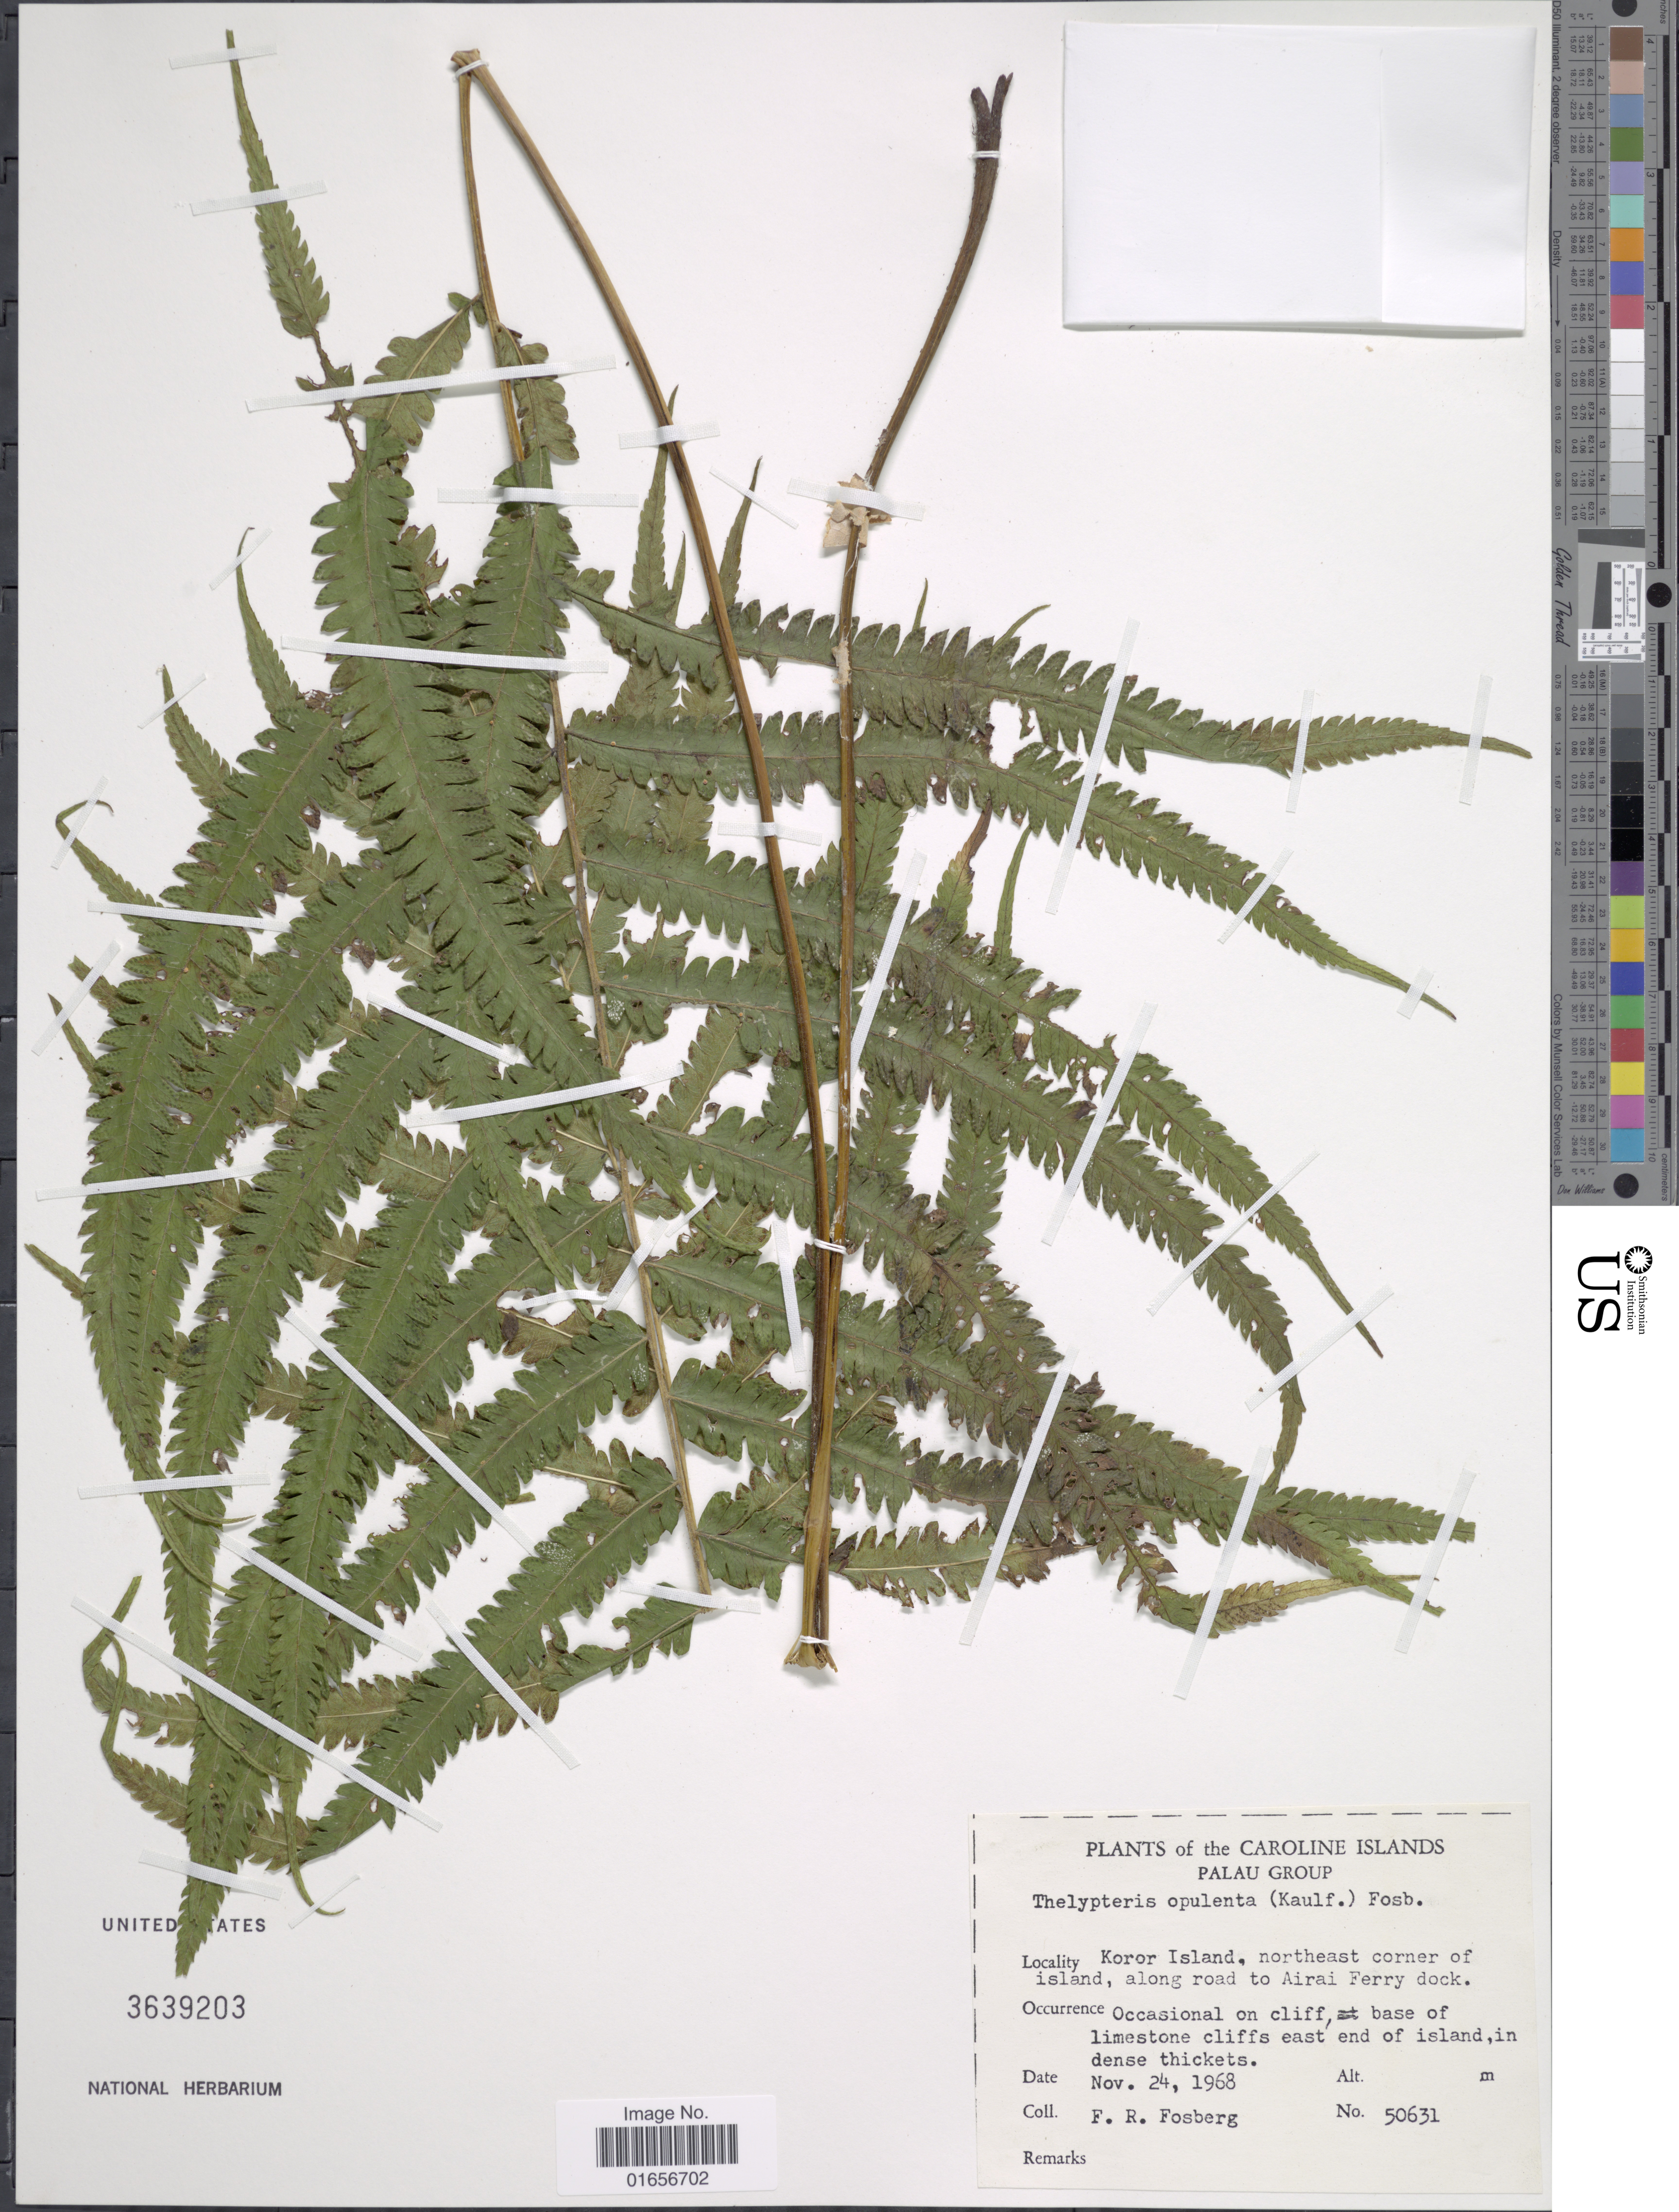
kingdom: Plantae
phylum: Tracheophyta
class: Polypodiopsida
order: Polypodiales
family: Thelypteridaceae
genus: Amphineuron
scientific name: Amphineuron opulentum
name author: (Kaulf.) Holttum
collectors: F. R. Fosberg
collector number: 50631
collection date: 1968-11-24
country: Palau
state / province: Koror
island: Oreor [Koror]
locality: Koror Island, Northeast corner of island, along road to Airai Ferry dock.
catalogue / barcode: US 3639203